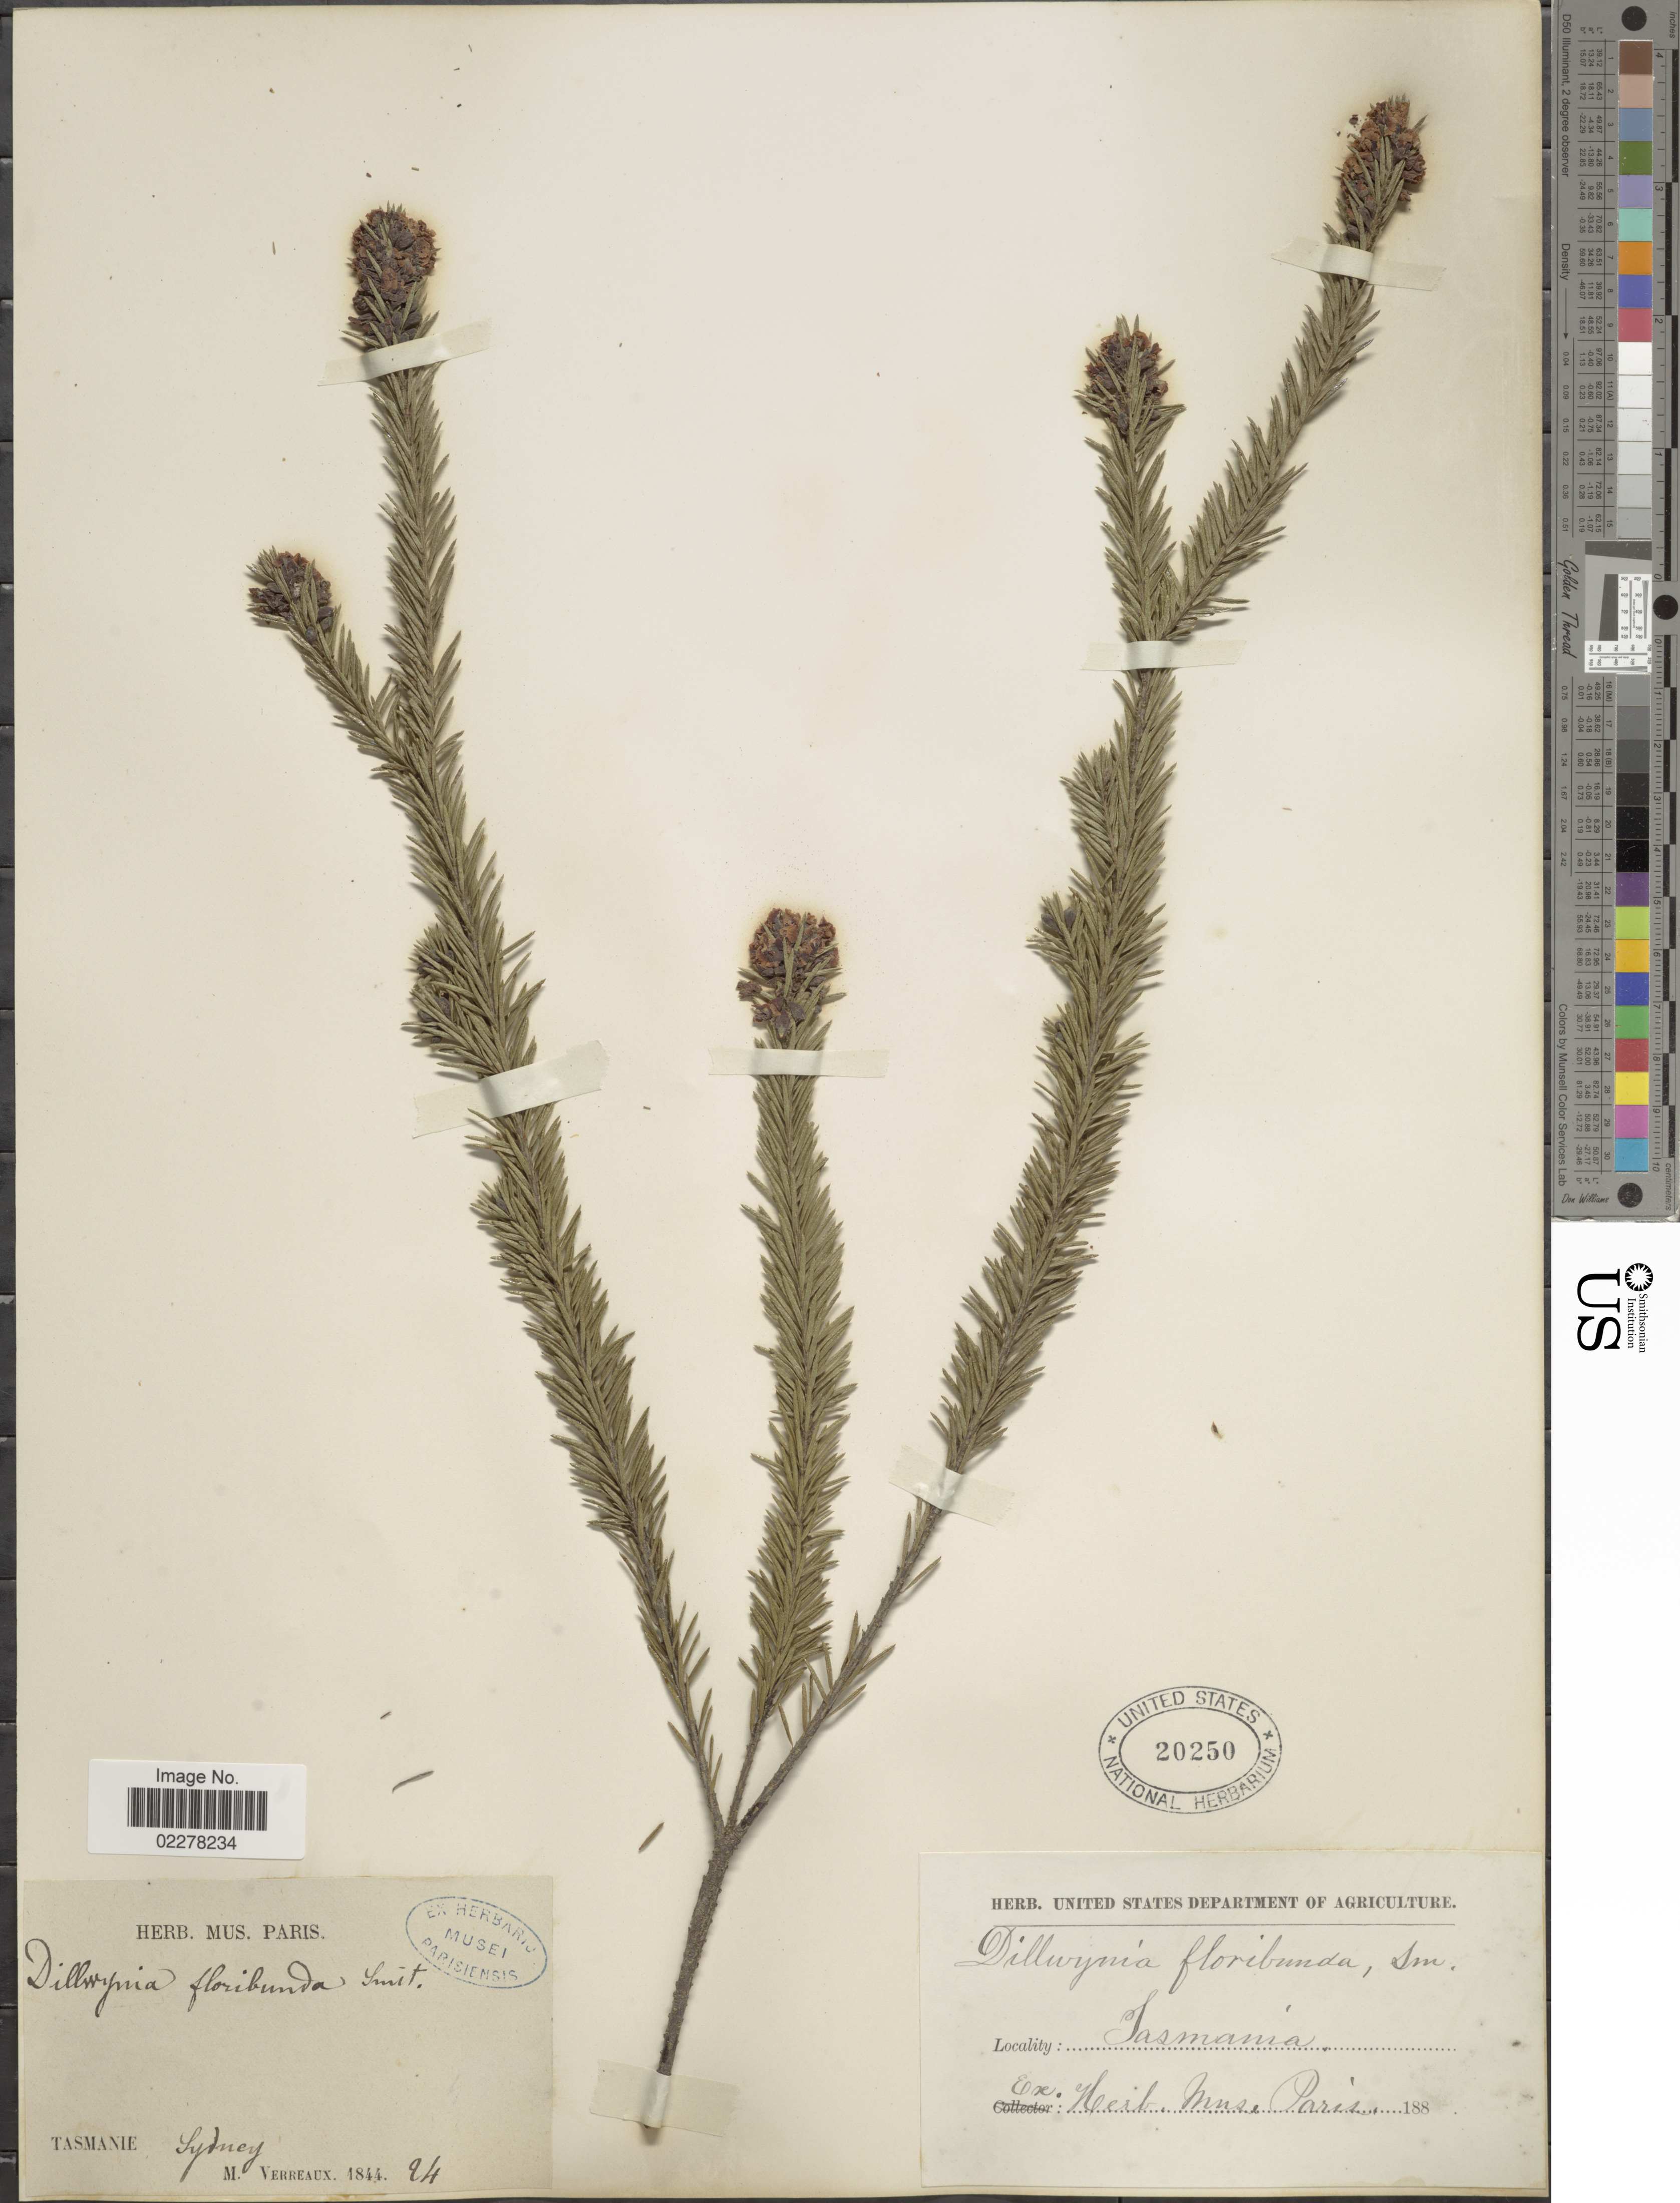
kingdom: Plantae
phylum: Tracheophyta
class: Magnoliopsida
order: Fabales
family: Fabaceae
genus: Dillwynia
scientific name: Dillwynia floribunda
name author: Sm.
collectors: M. Verreaux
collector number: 24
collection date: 1844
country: Australia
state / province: Tasmania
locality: Tasmanie Sydney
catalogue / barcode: US 20250